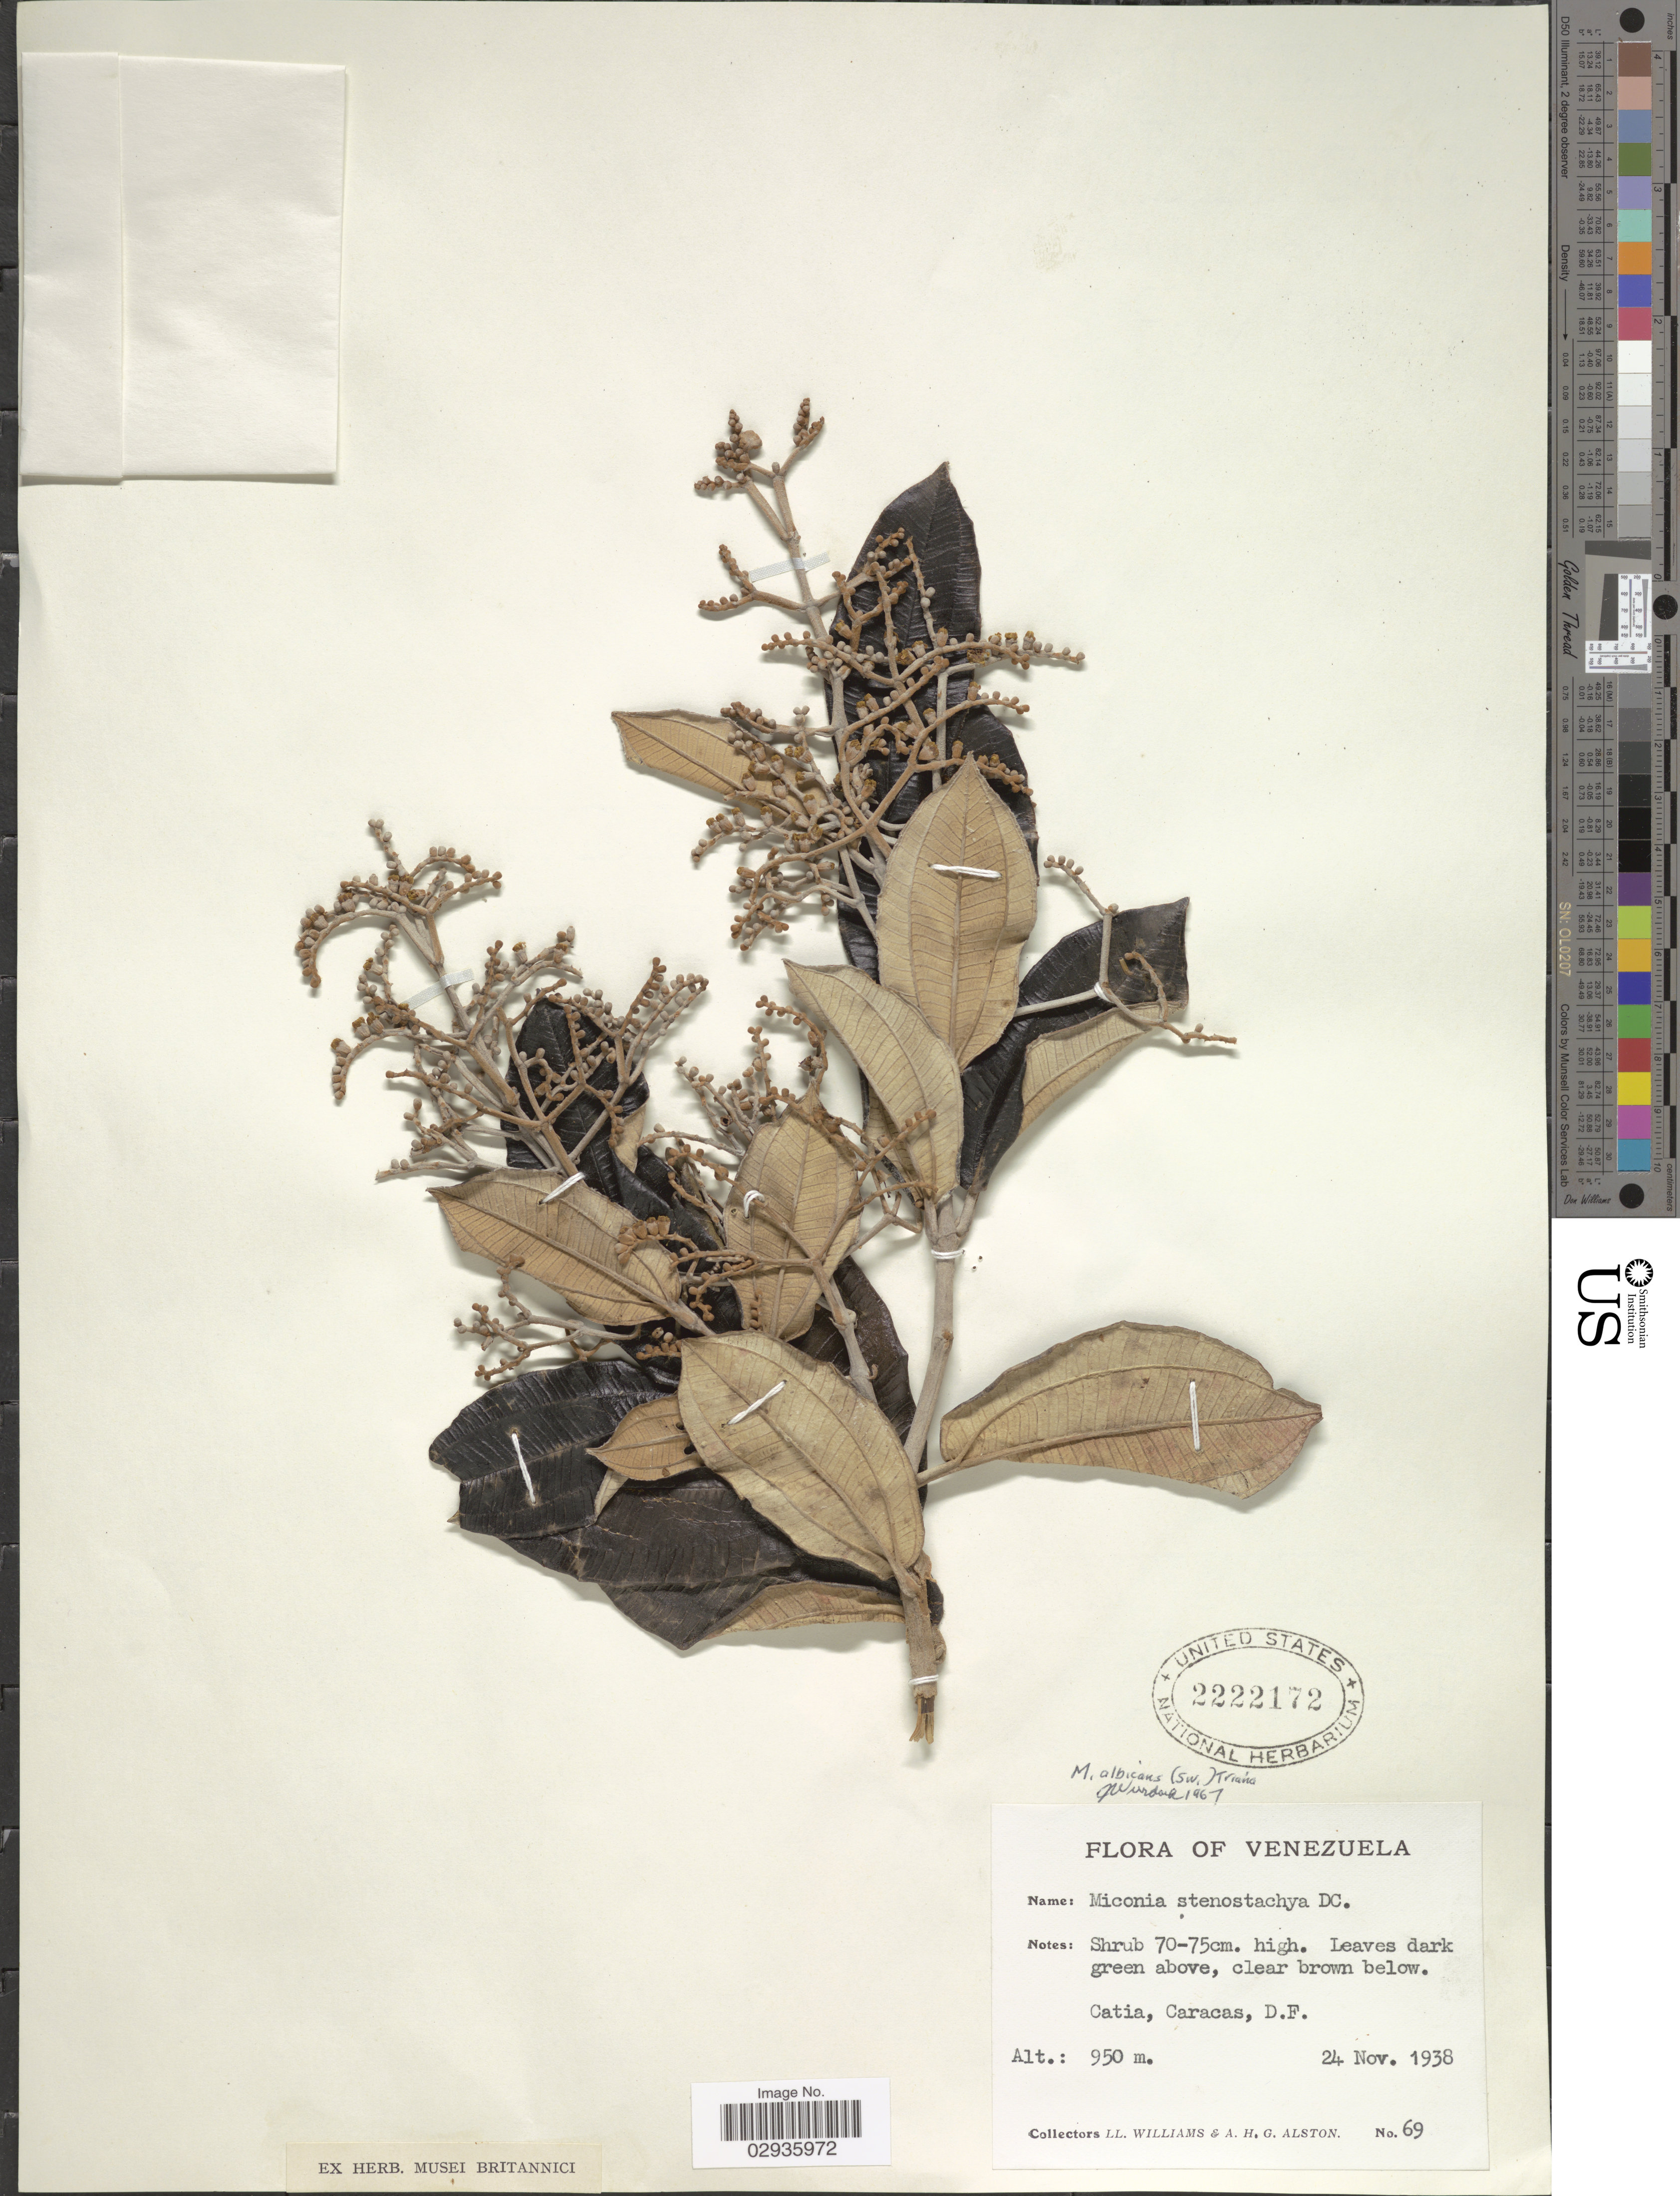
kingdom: Plantae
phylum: Tracheophyta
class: Magnoliopsida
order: Myrtales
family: Melastomataceae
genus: Miconia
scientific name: Miconia albicans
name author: (Sw.) Steud.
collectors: Ll. Williams & A. H. Alston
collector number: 69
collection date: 1938-11-24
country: Venezuela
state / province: Distrito Federal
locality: Catia, Caracas, D.F.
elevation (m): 950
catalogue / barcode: US 2222172